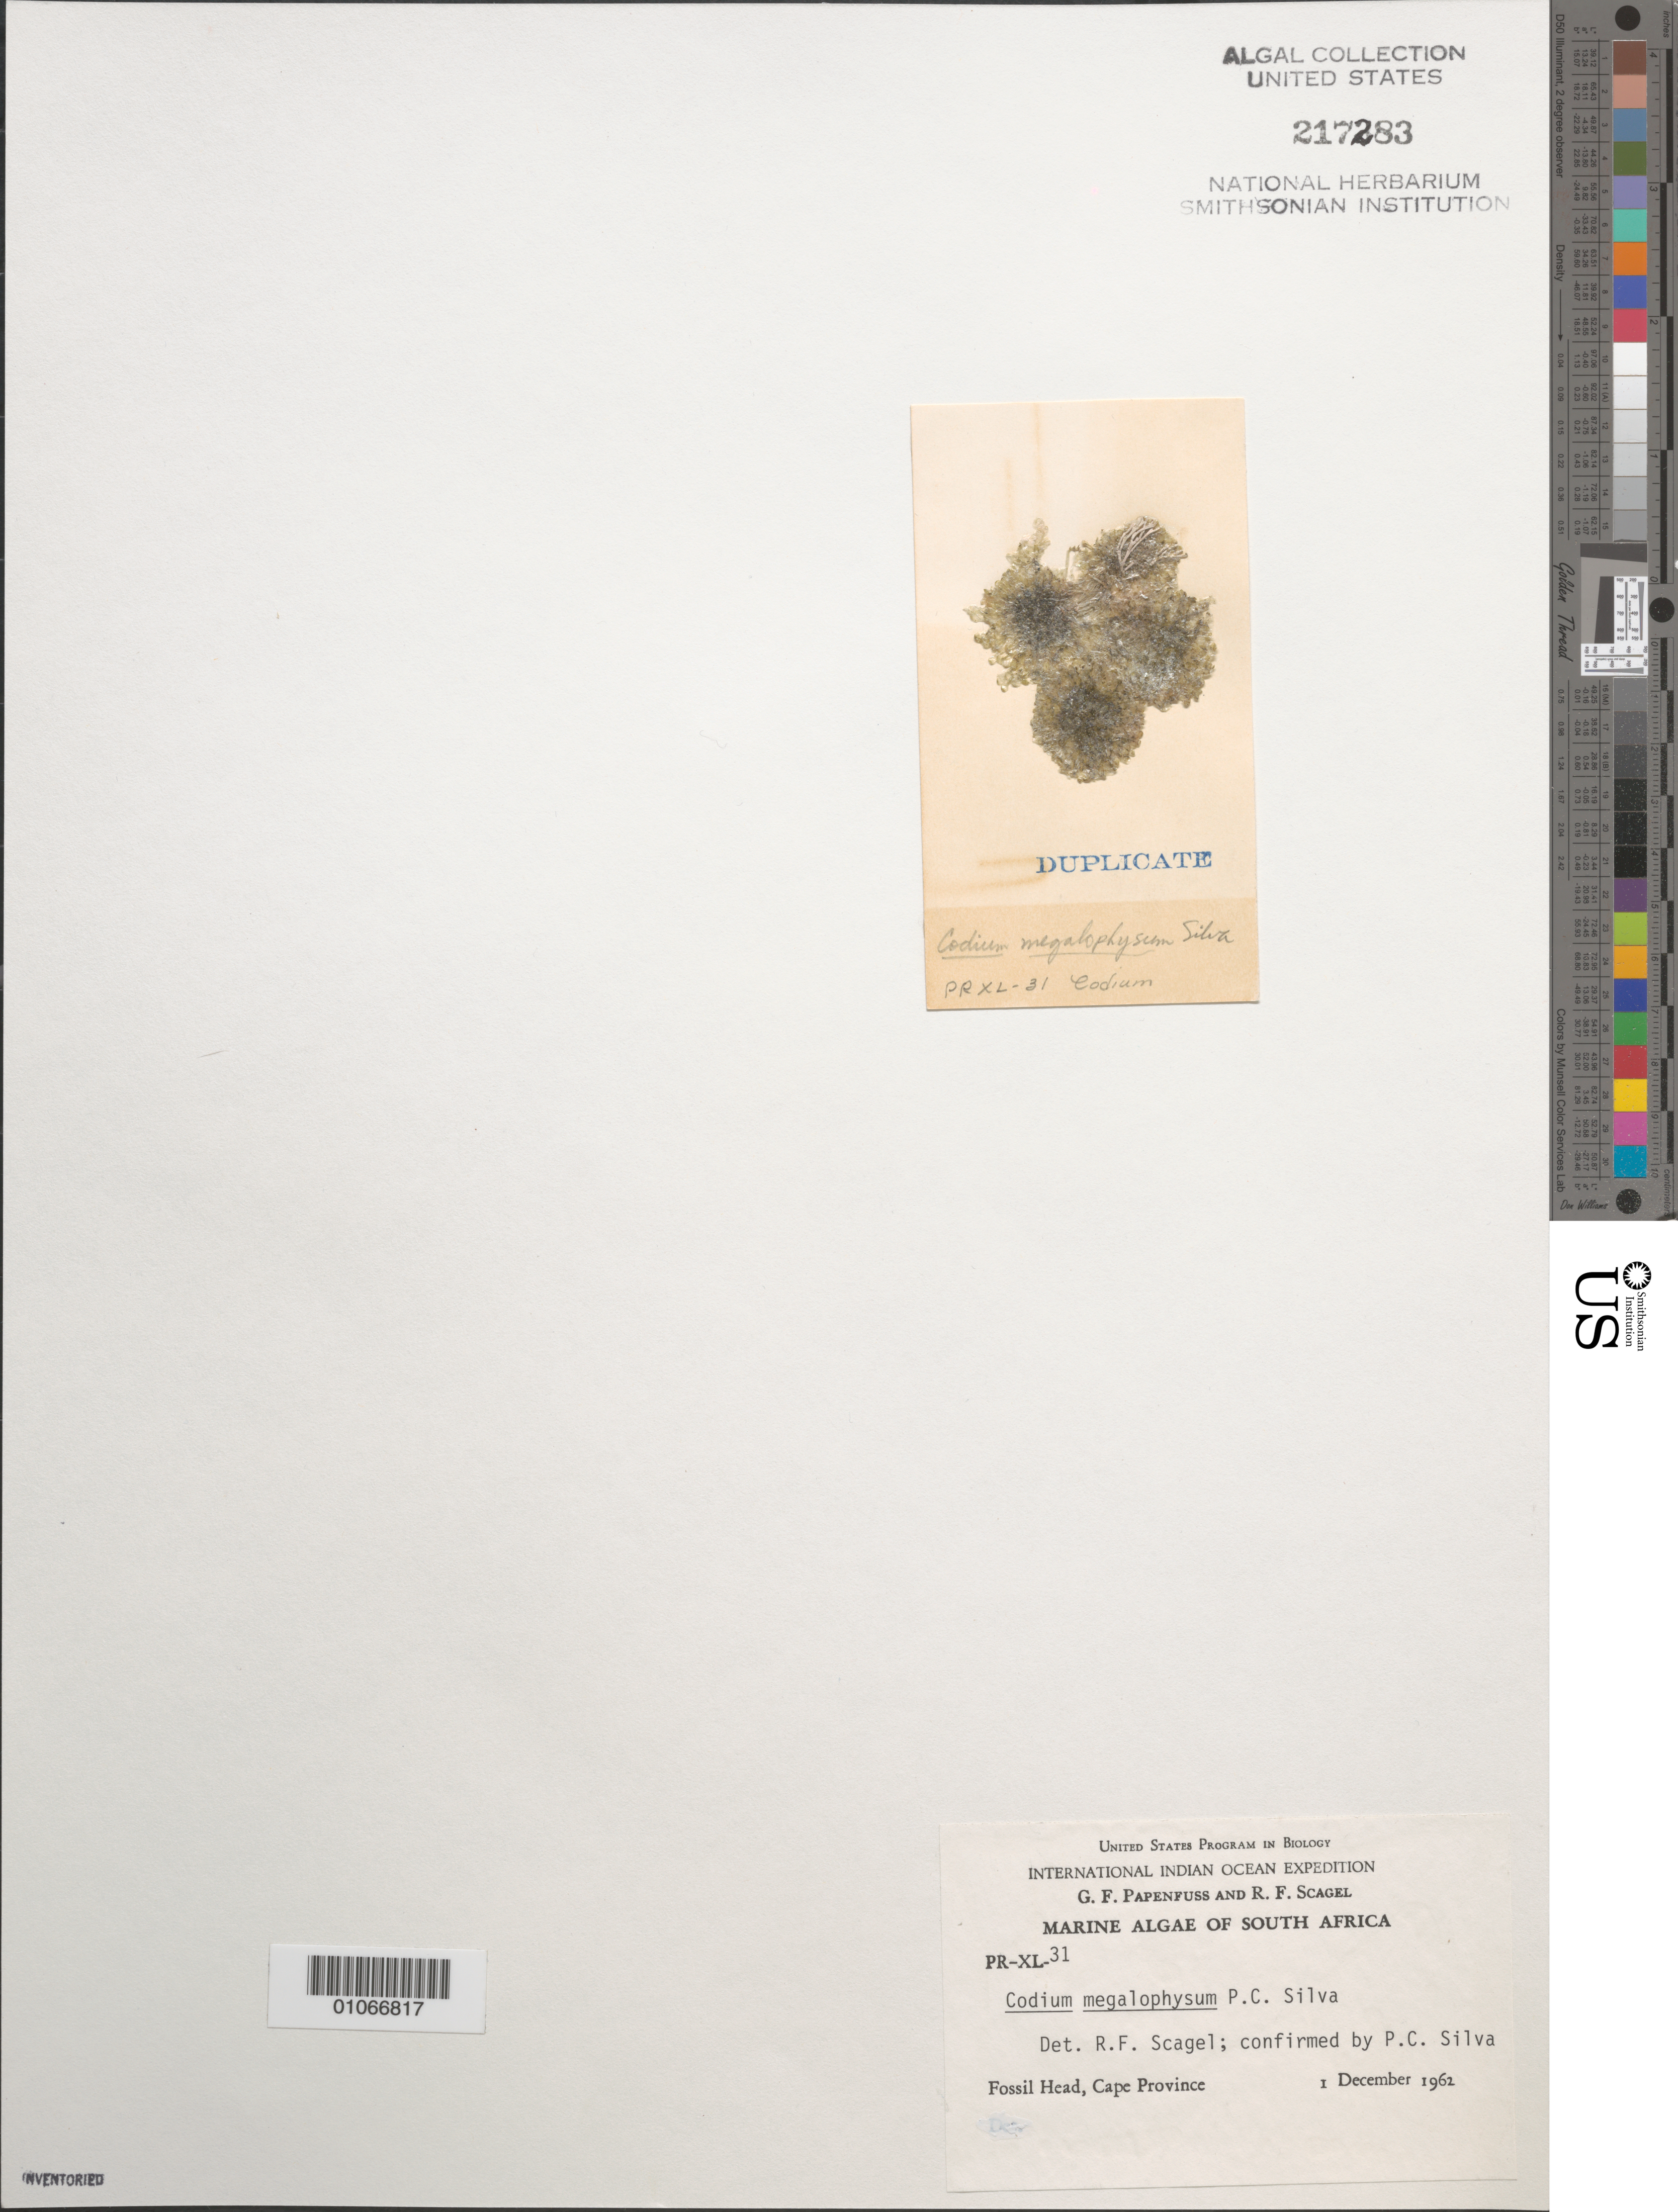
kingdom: Plantae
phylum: Chlorophyta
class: Ulvophyceae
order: Bryopsidales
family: Codiaceae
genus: Codium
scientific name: Codium megalophysum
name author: P.C. Silva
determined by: Scagel, R. F.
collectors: G. Papenfuss & R. F. Scagel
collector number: PR-XL-31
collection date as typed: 01 Dec 1962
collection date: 1962-12-01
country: South Africa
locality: Fossil Head. Cape Province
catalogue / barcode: US 217283